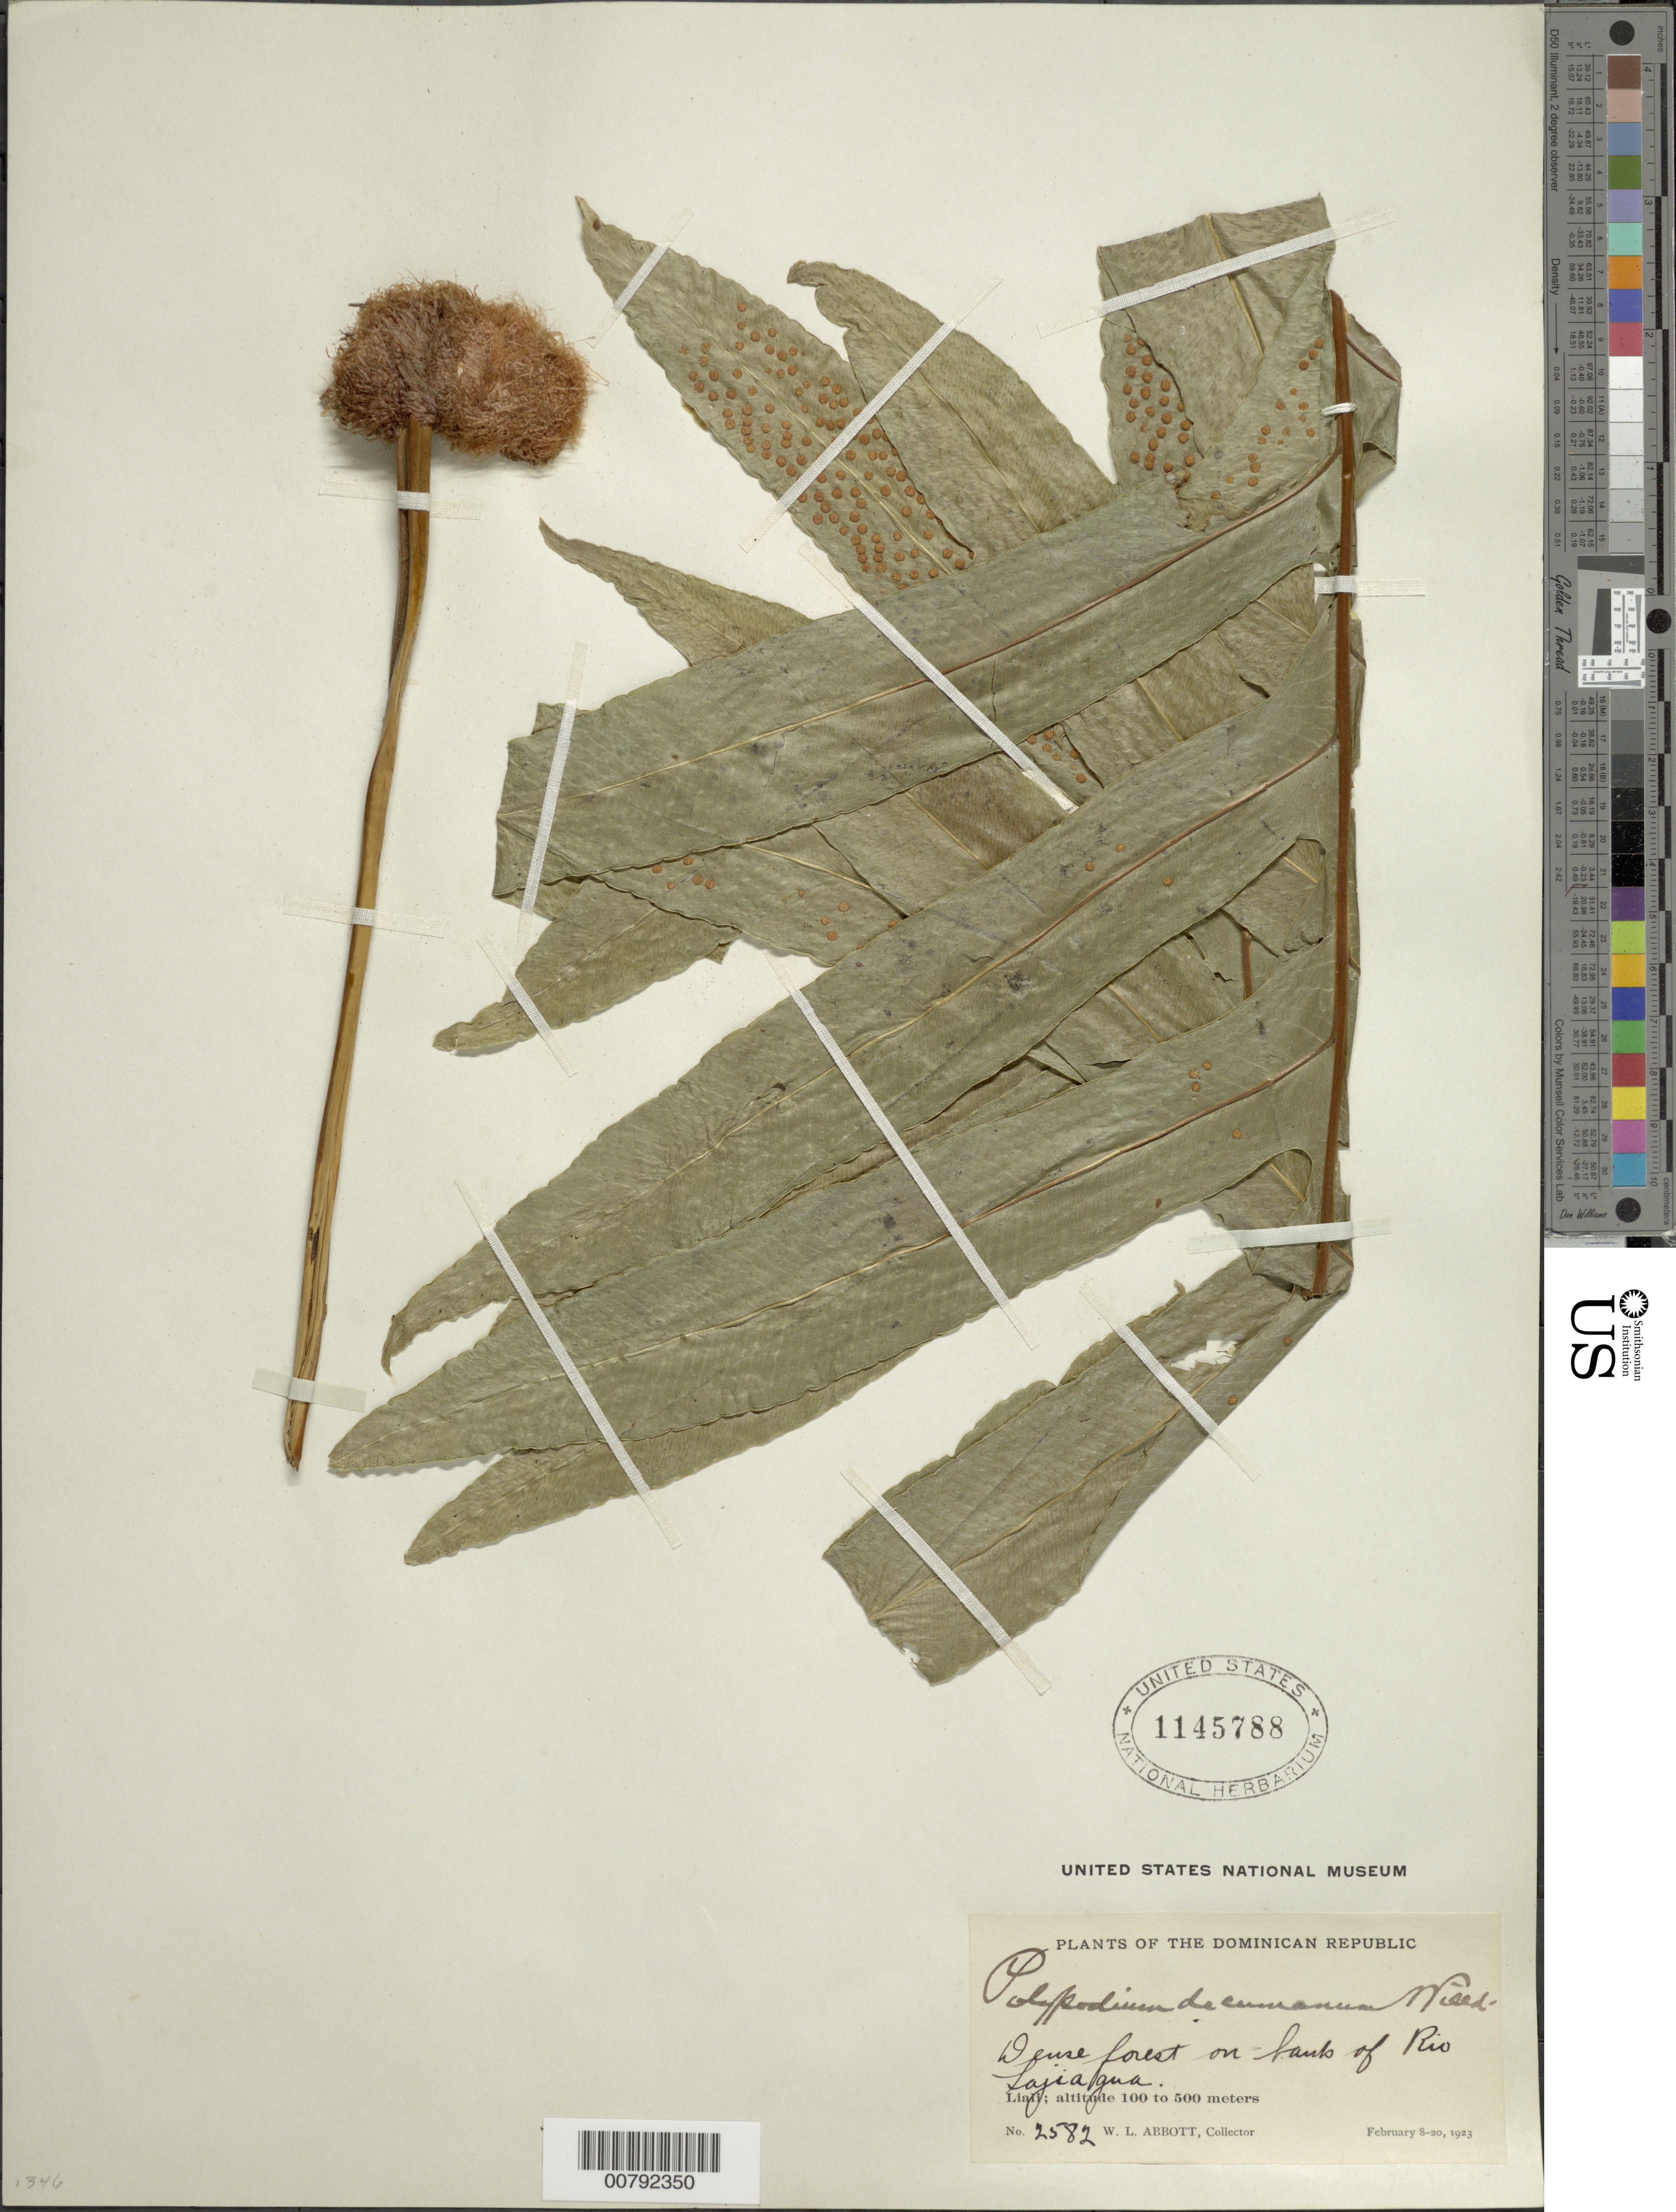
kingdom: Plantae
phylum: Tracheophyta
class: Polypodiopsida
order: Polypodiales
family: Polypodiaceae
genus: Phlebodium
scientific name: Phlebodium decumanum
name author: (Willd.) J. Sm.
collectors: W. L. Abbott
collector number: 2582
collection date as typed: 08 Feb 1923 to 20 Feb 1923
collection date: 1923-02-08/1923-02-20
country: Dominican Republic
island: Hispaniola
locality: Liali, Río Lajaigua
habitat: Dense forest on riverbank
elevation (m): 100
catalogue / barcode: US 1145788